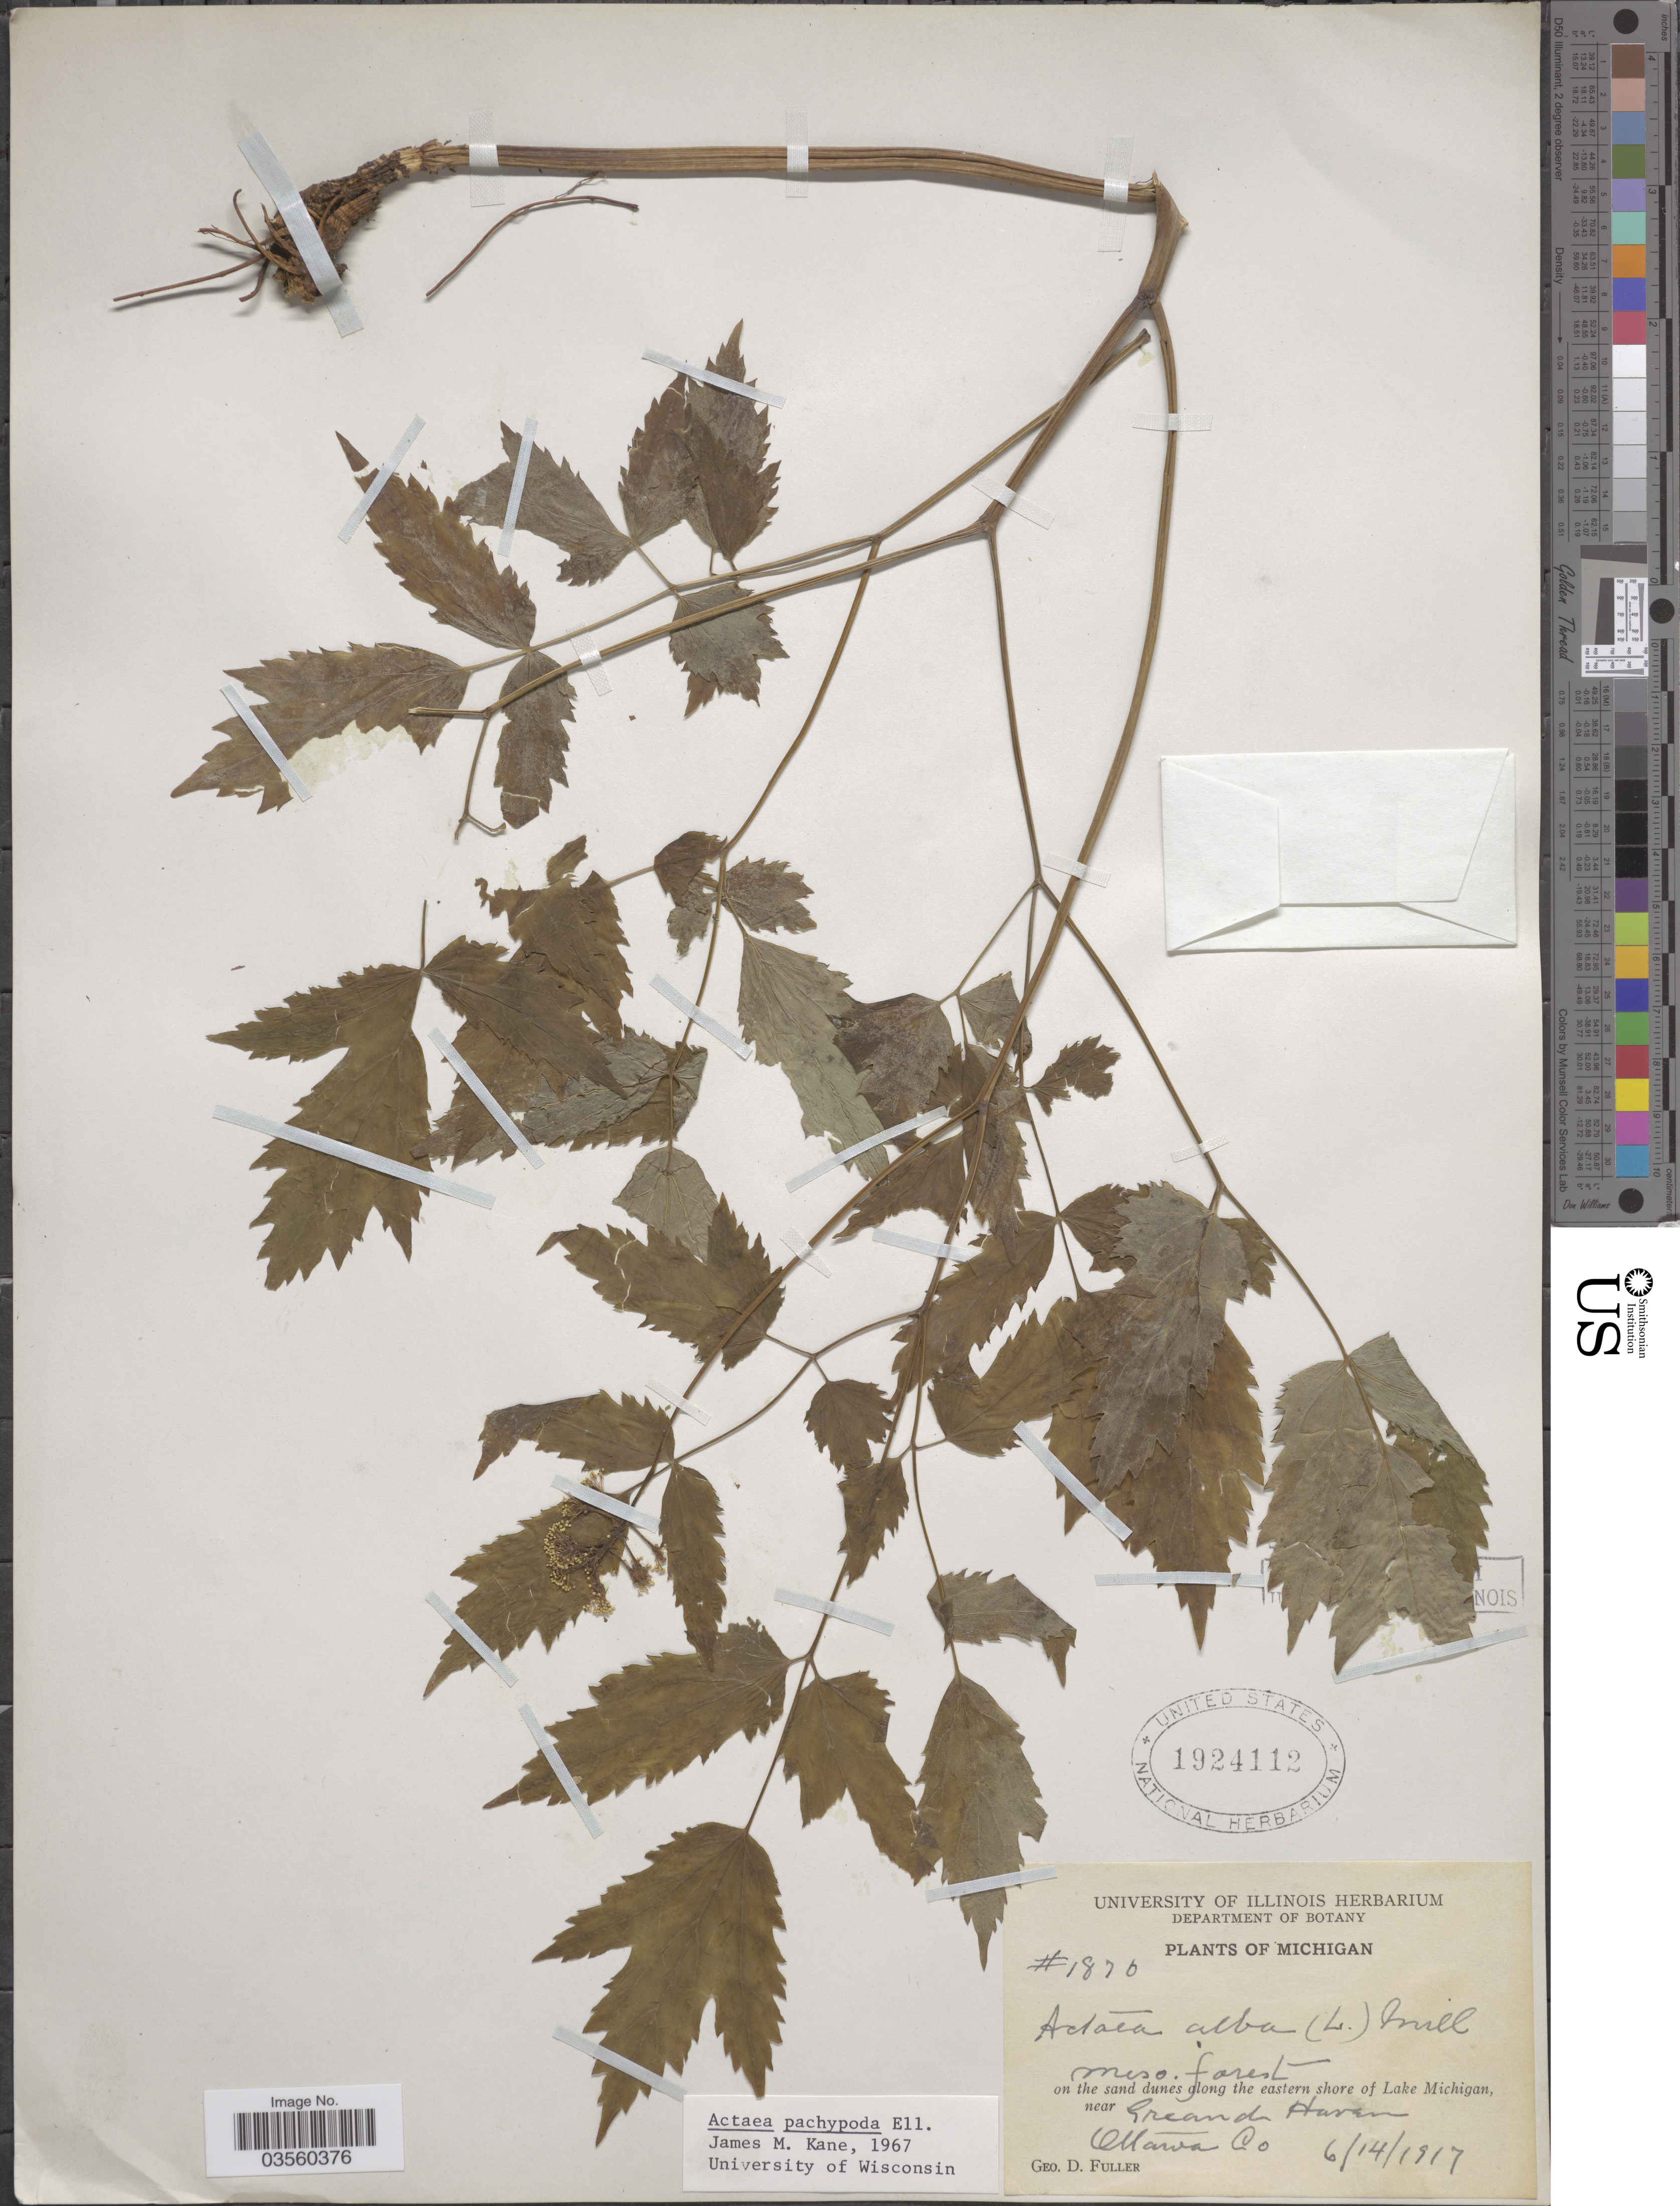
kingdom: Plantae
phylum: Tracheophyta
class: Magnoliopsida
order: Ranunculales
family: Ranunculaceae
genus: Actaea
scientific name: Actaea pachypoda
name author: Elliott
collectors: G. Fuller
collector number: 1876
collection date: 1917-06-14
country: United States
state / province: Michigan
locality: Meso forest. On the sand dunes along the eastern shore of Lake Michigan, near Grand Haven. Ottawa Co.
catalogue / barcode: US 1924112